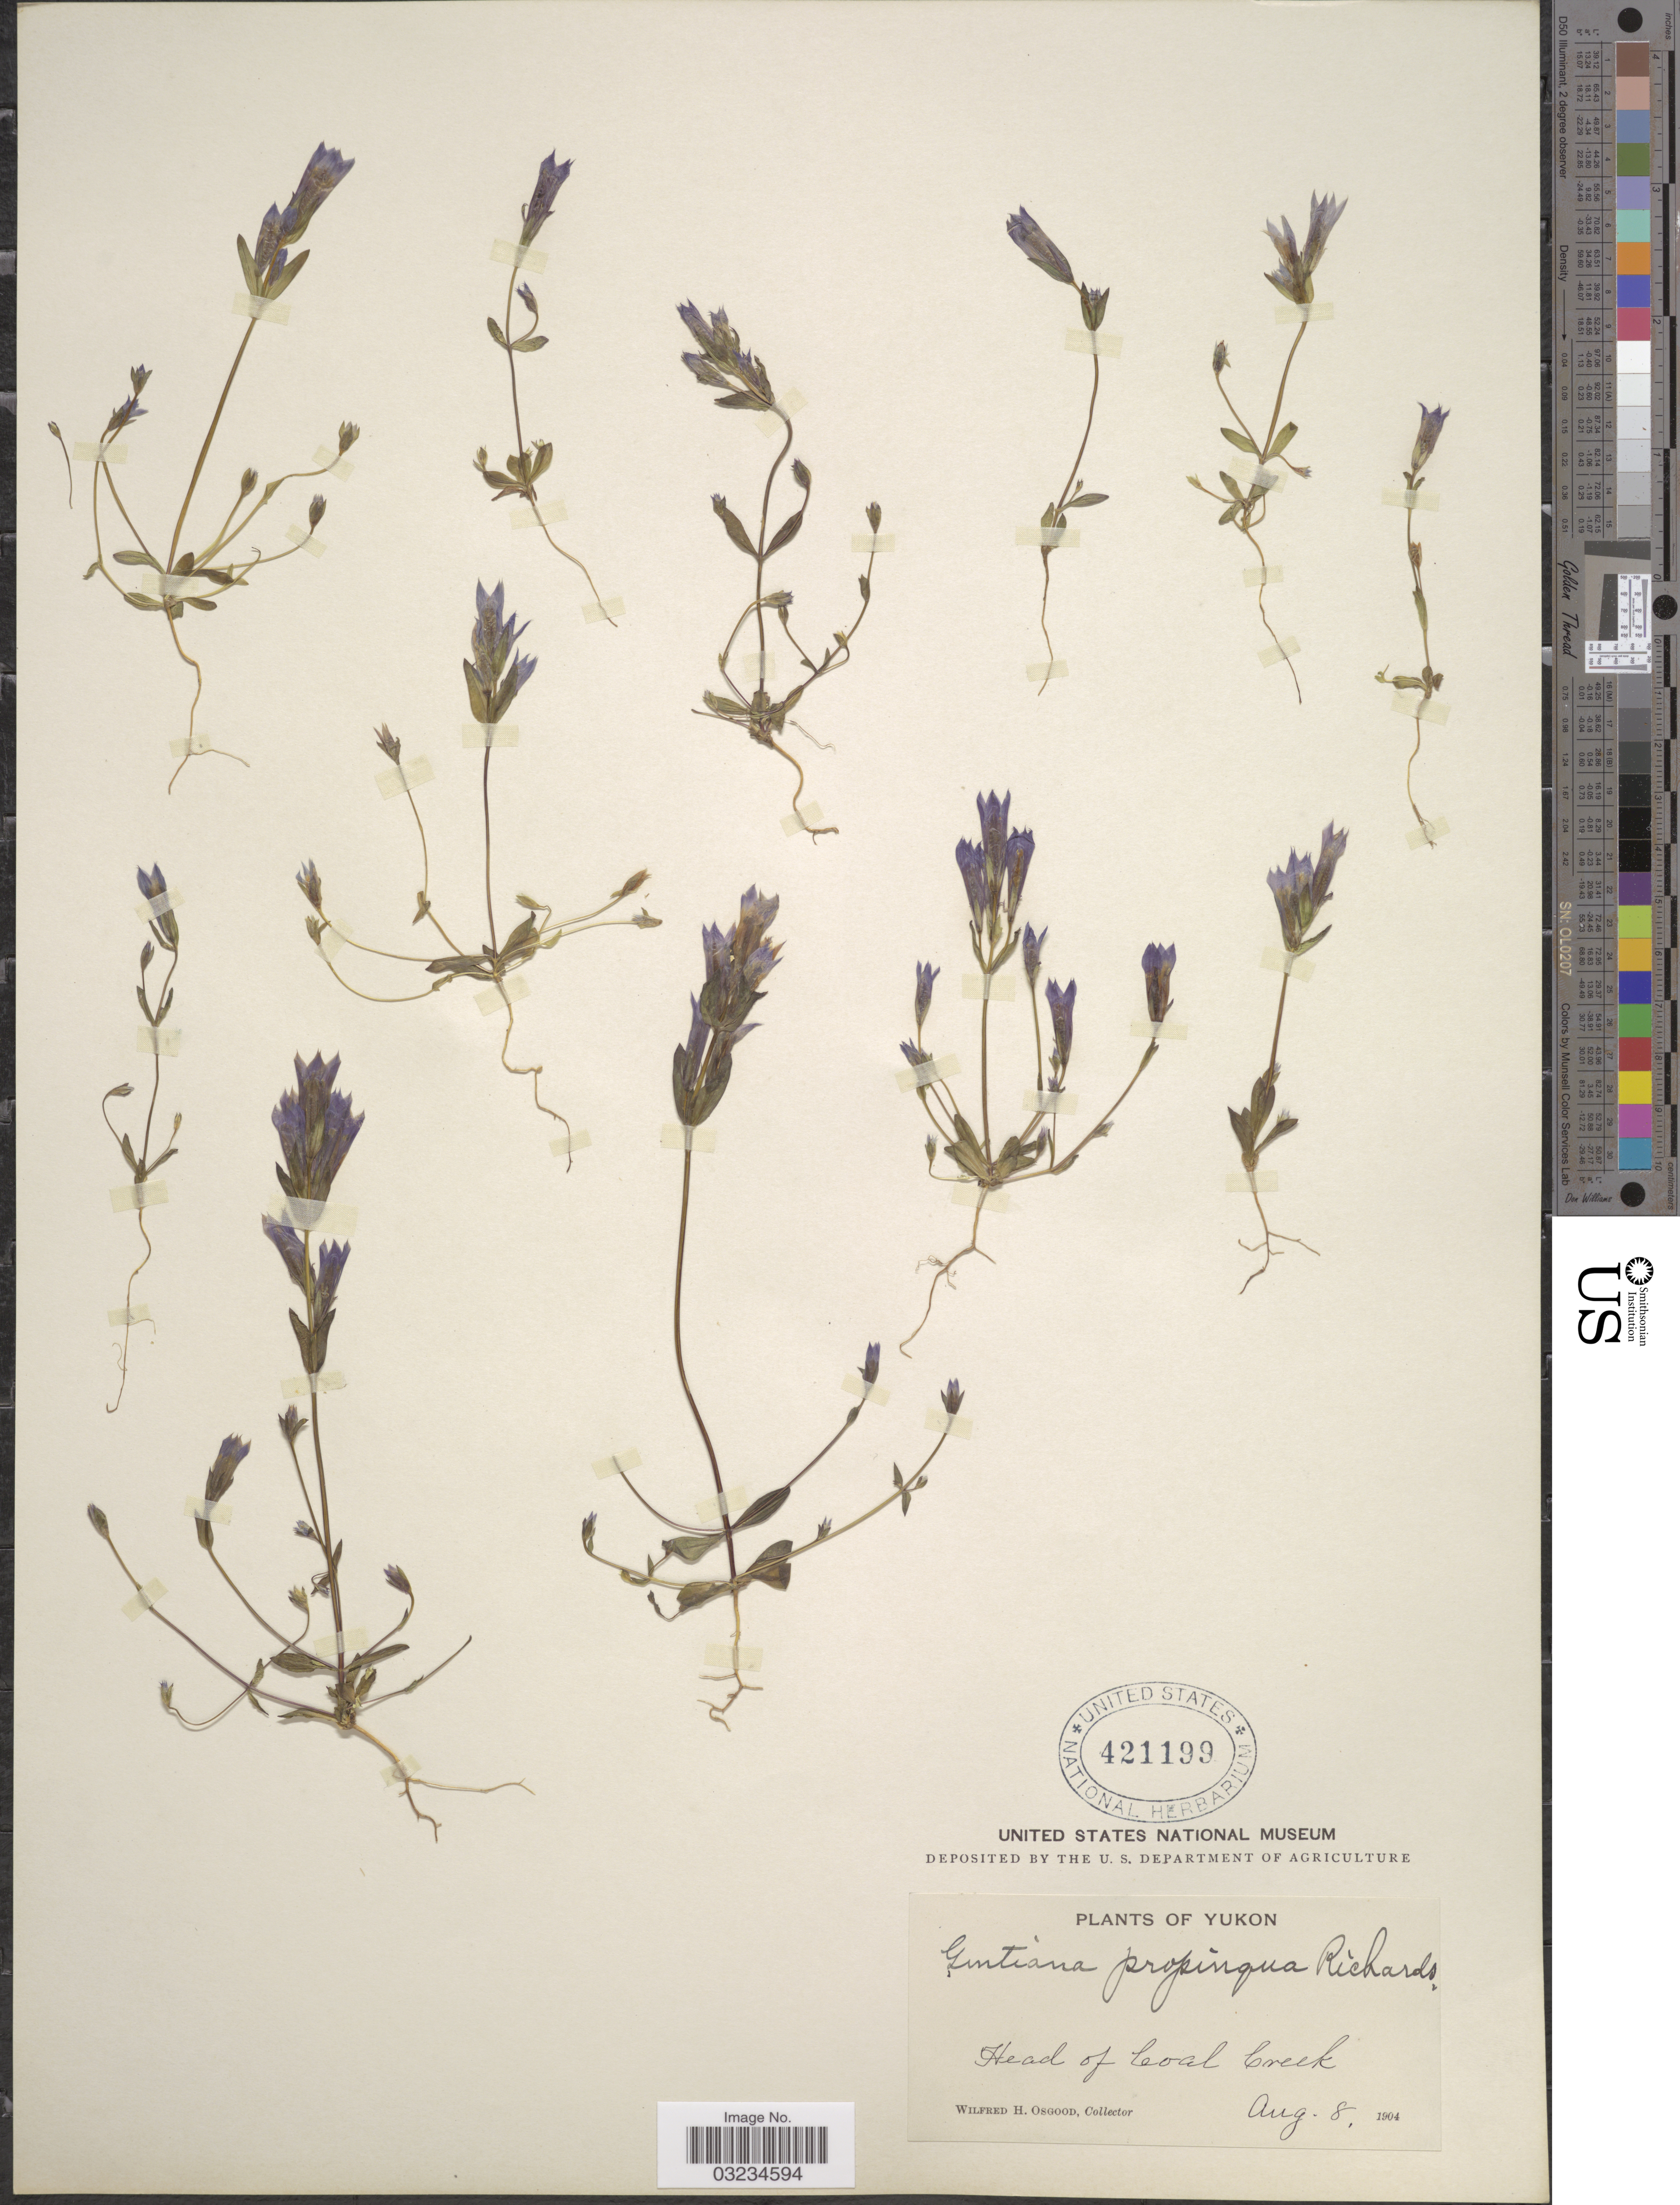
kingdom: Plantae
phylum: Tracheophyta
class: Magnoliopsida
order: Gentianales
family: Gentianaceae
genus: Gentiana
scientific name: Gentiana propinqua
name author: Richards.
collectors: W. Osgood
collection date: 1904-08-08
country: Canada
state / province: Yukon Territory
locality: Yukon. Head of Coal Creek.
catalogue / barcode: US 421199